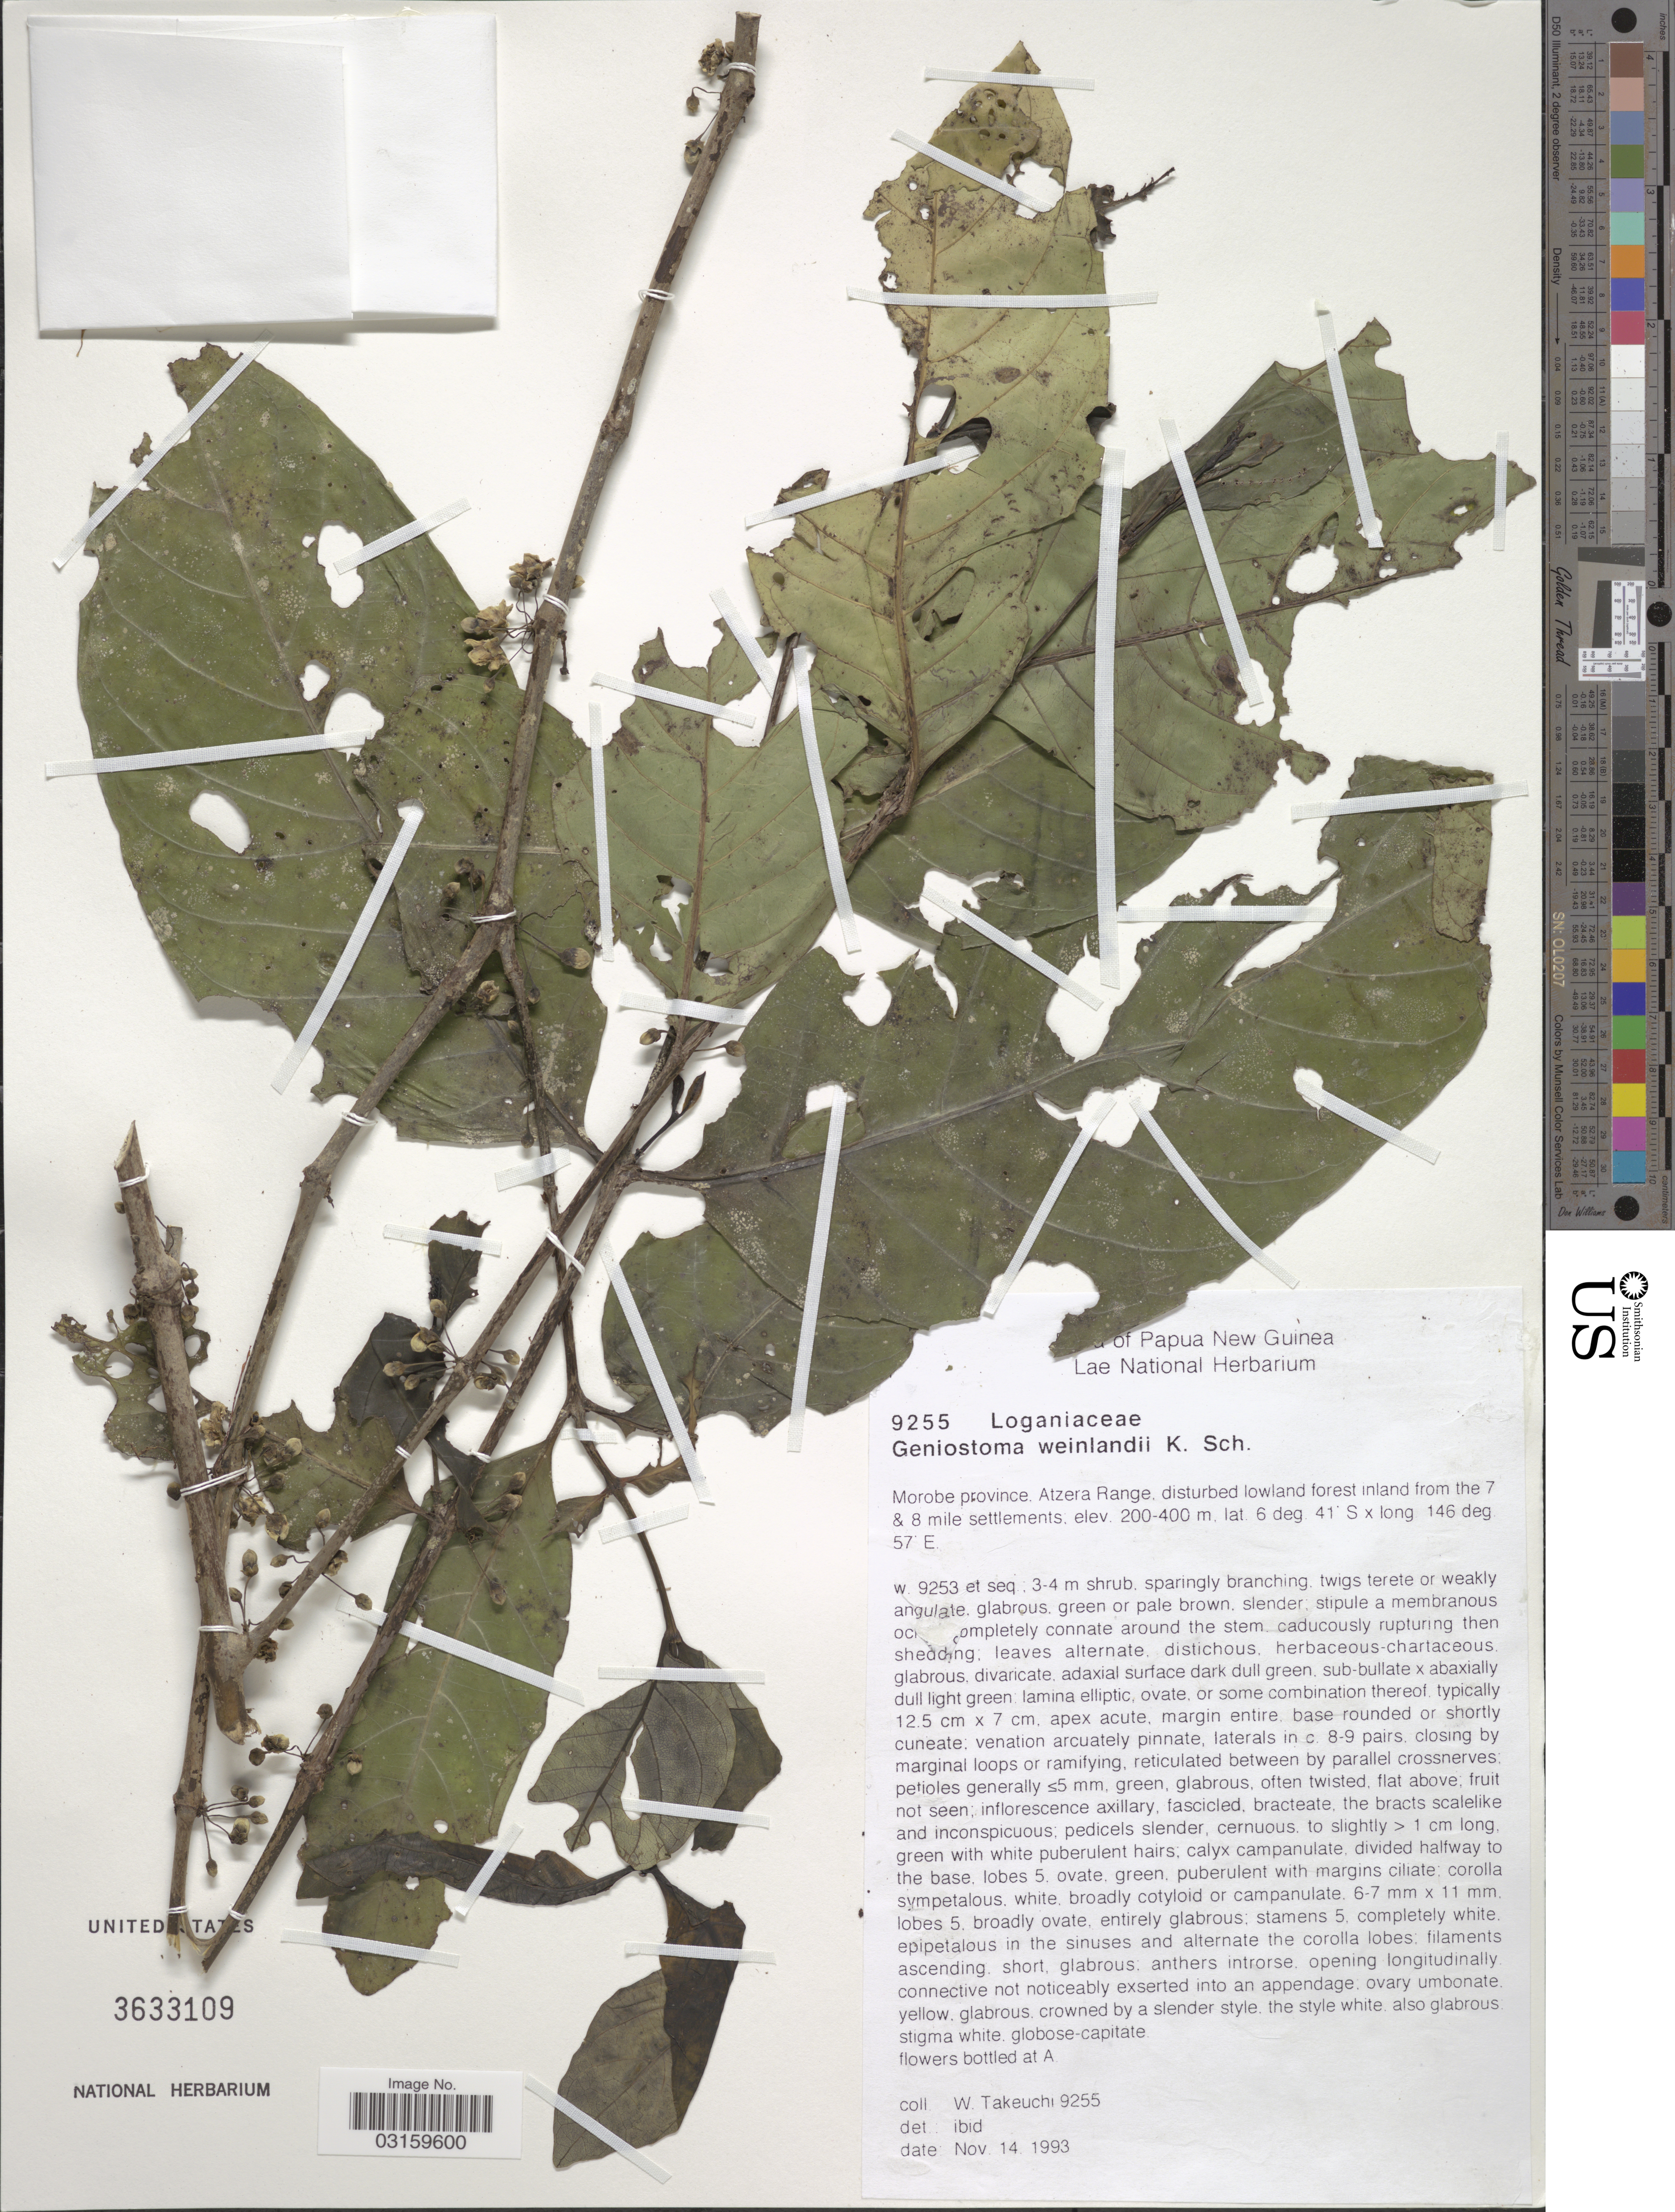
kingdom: Plantae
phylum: Tracheophyta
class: Magnoliopsida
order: Gentianales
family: Loganiaceae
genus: Geniostoma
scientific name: Geniostoma weinlandii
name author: K. Schum.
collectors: W. Takeuchi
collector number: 9255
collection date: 1993-11-14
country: Papua New Guinea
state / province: Morobe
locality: Morobe province, Atzera Range, disturbed lowland forest inland from the 7 & 8 mile settlements.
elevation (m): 200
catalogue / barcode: US 3633109